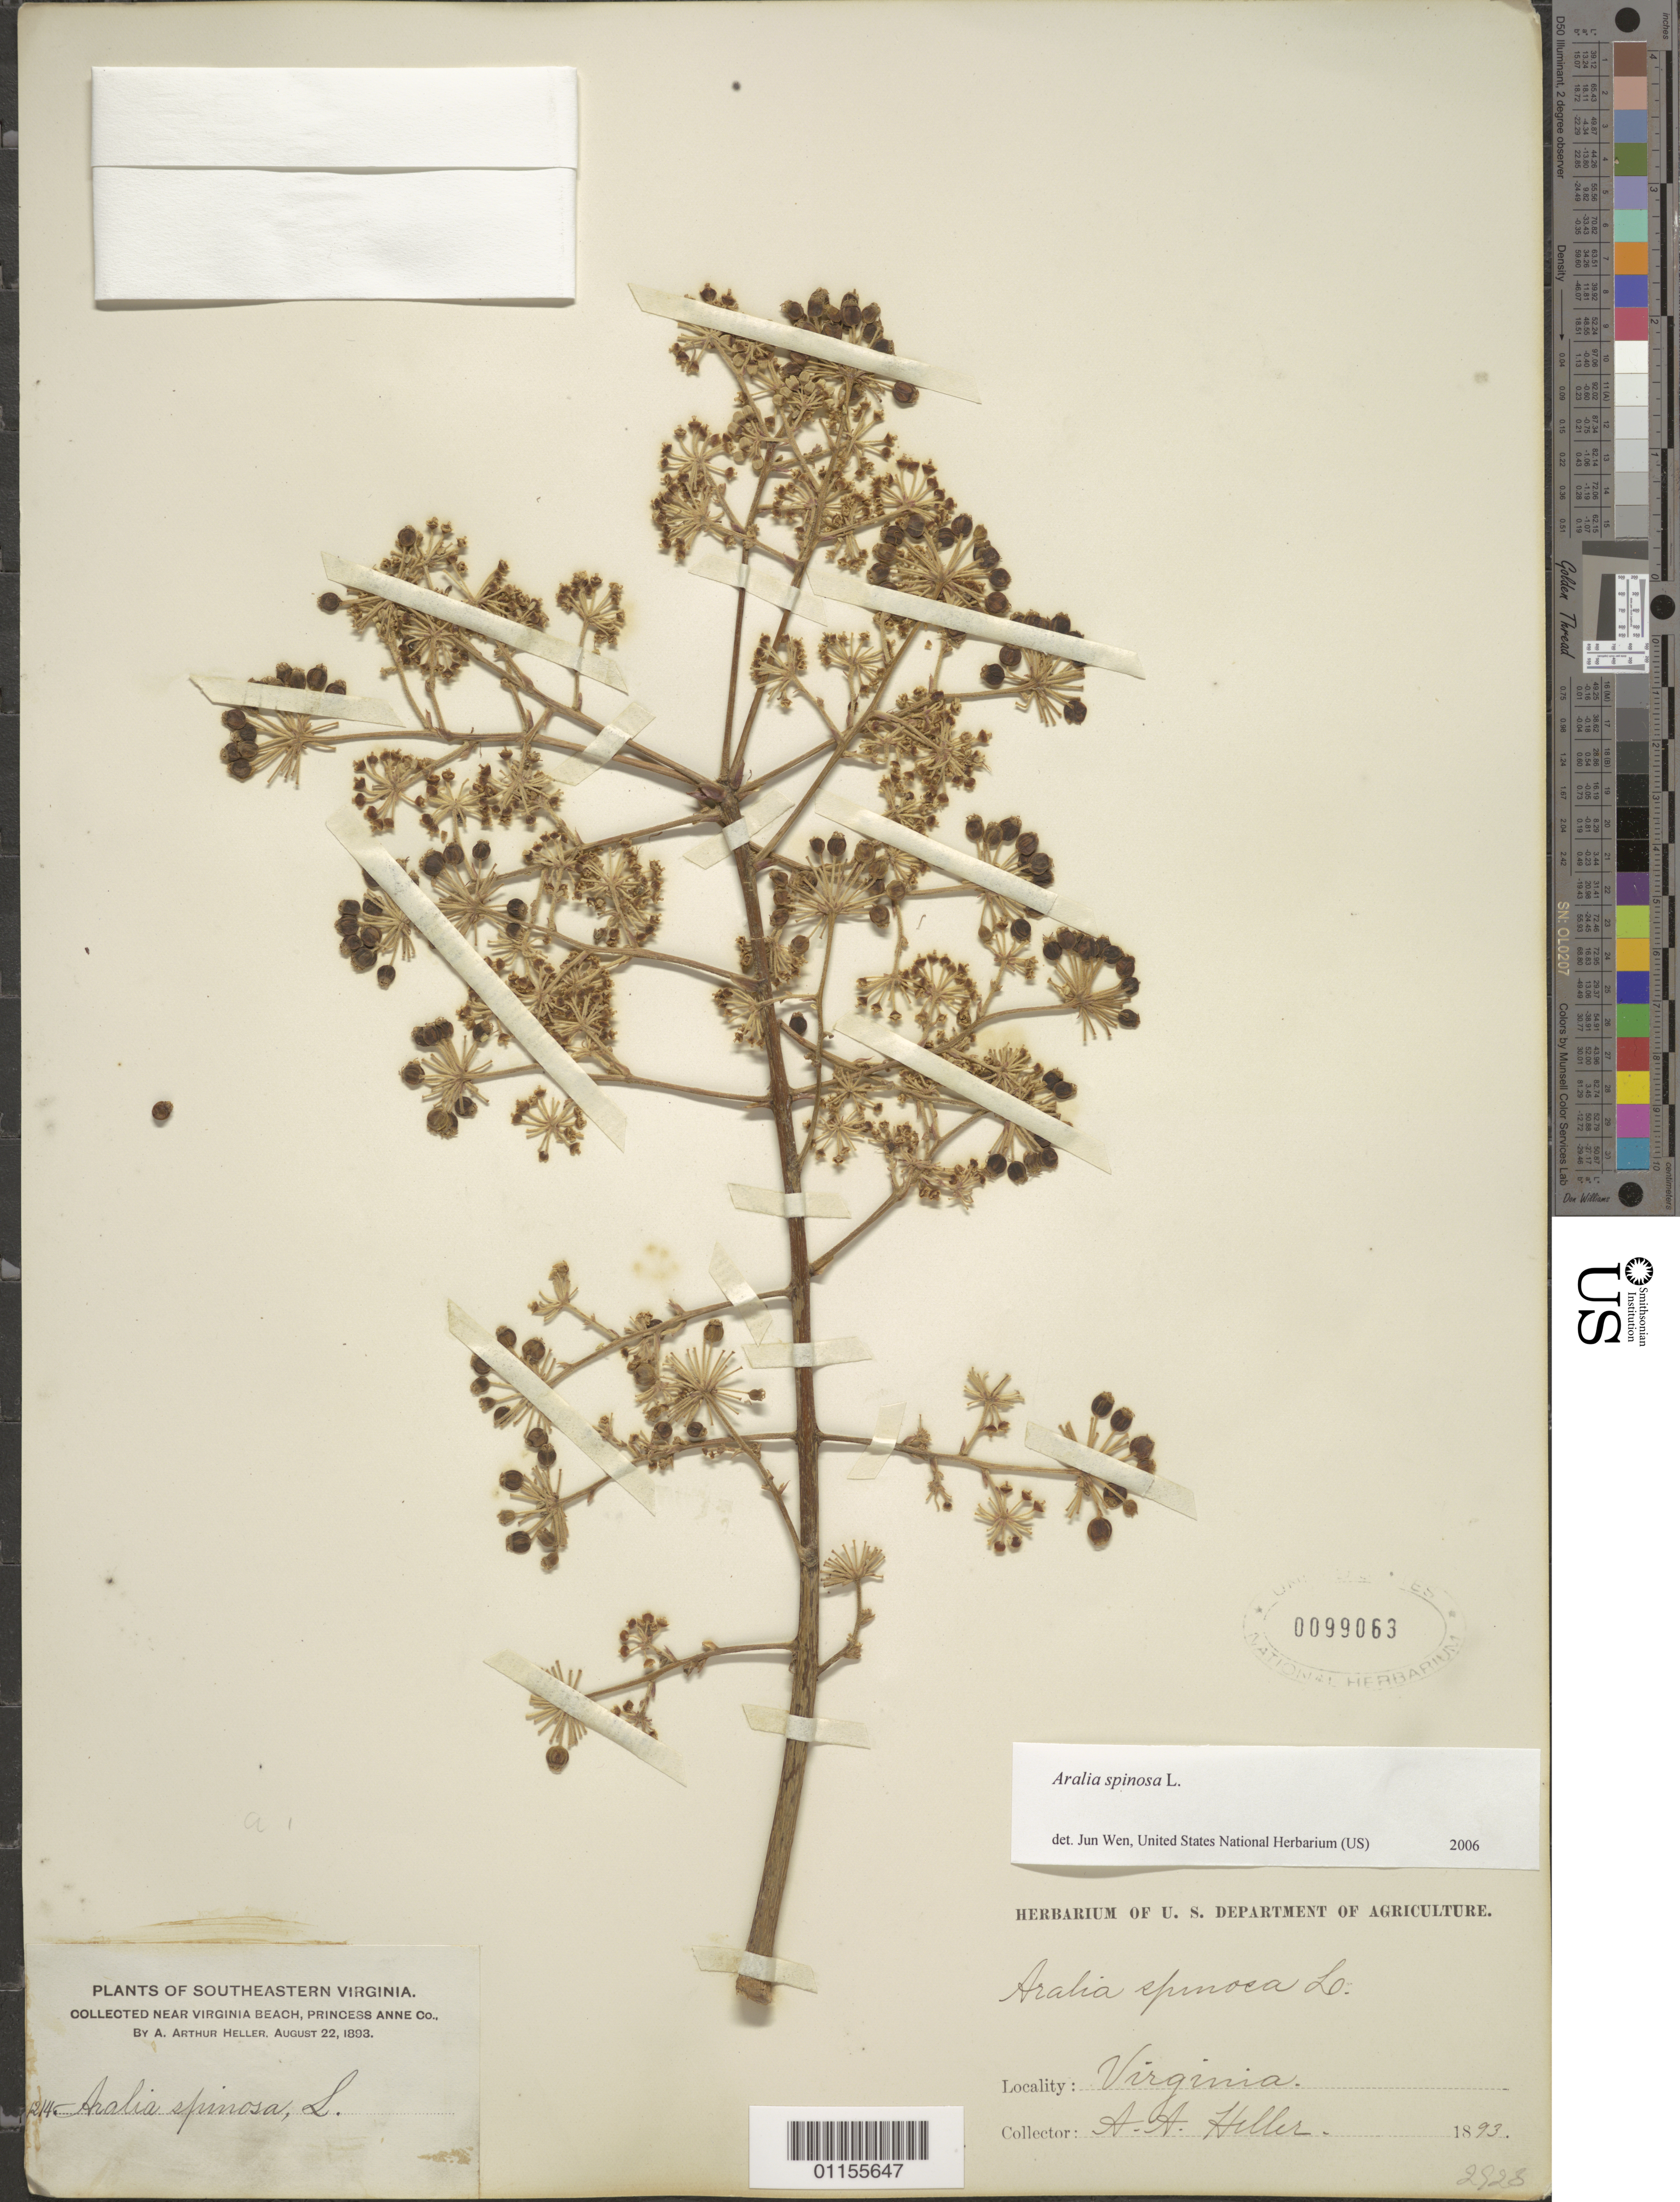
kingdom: Plantae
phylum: Tracheophyta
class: Magnoliopsida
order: Apiales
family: Araliaceae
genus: Aralia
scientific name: Aralia spinosa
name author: L.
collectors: A. A. Heller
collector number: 1214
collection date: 1893-08-22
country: United States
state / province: Virginia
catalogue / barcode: US 99063